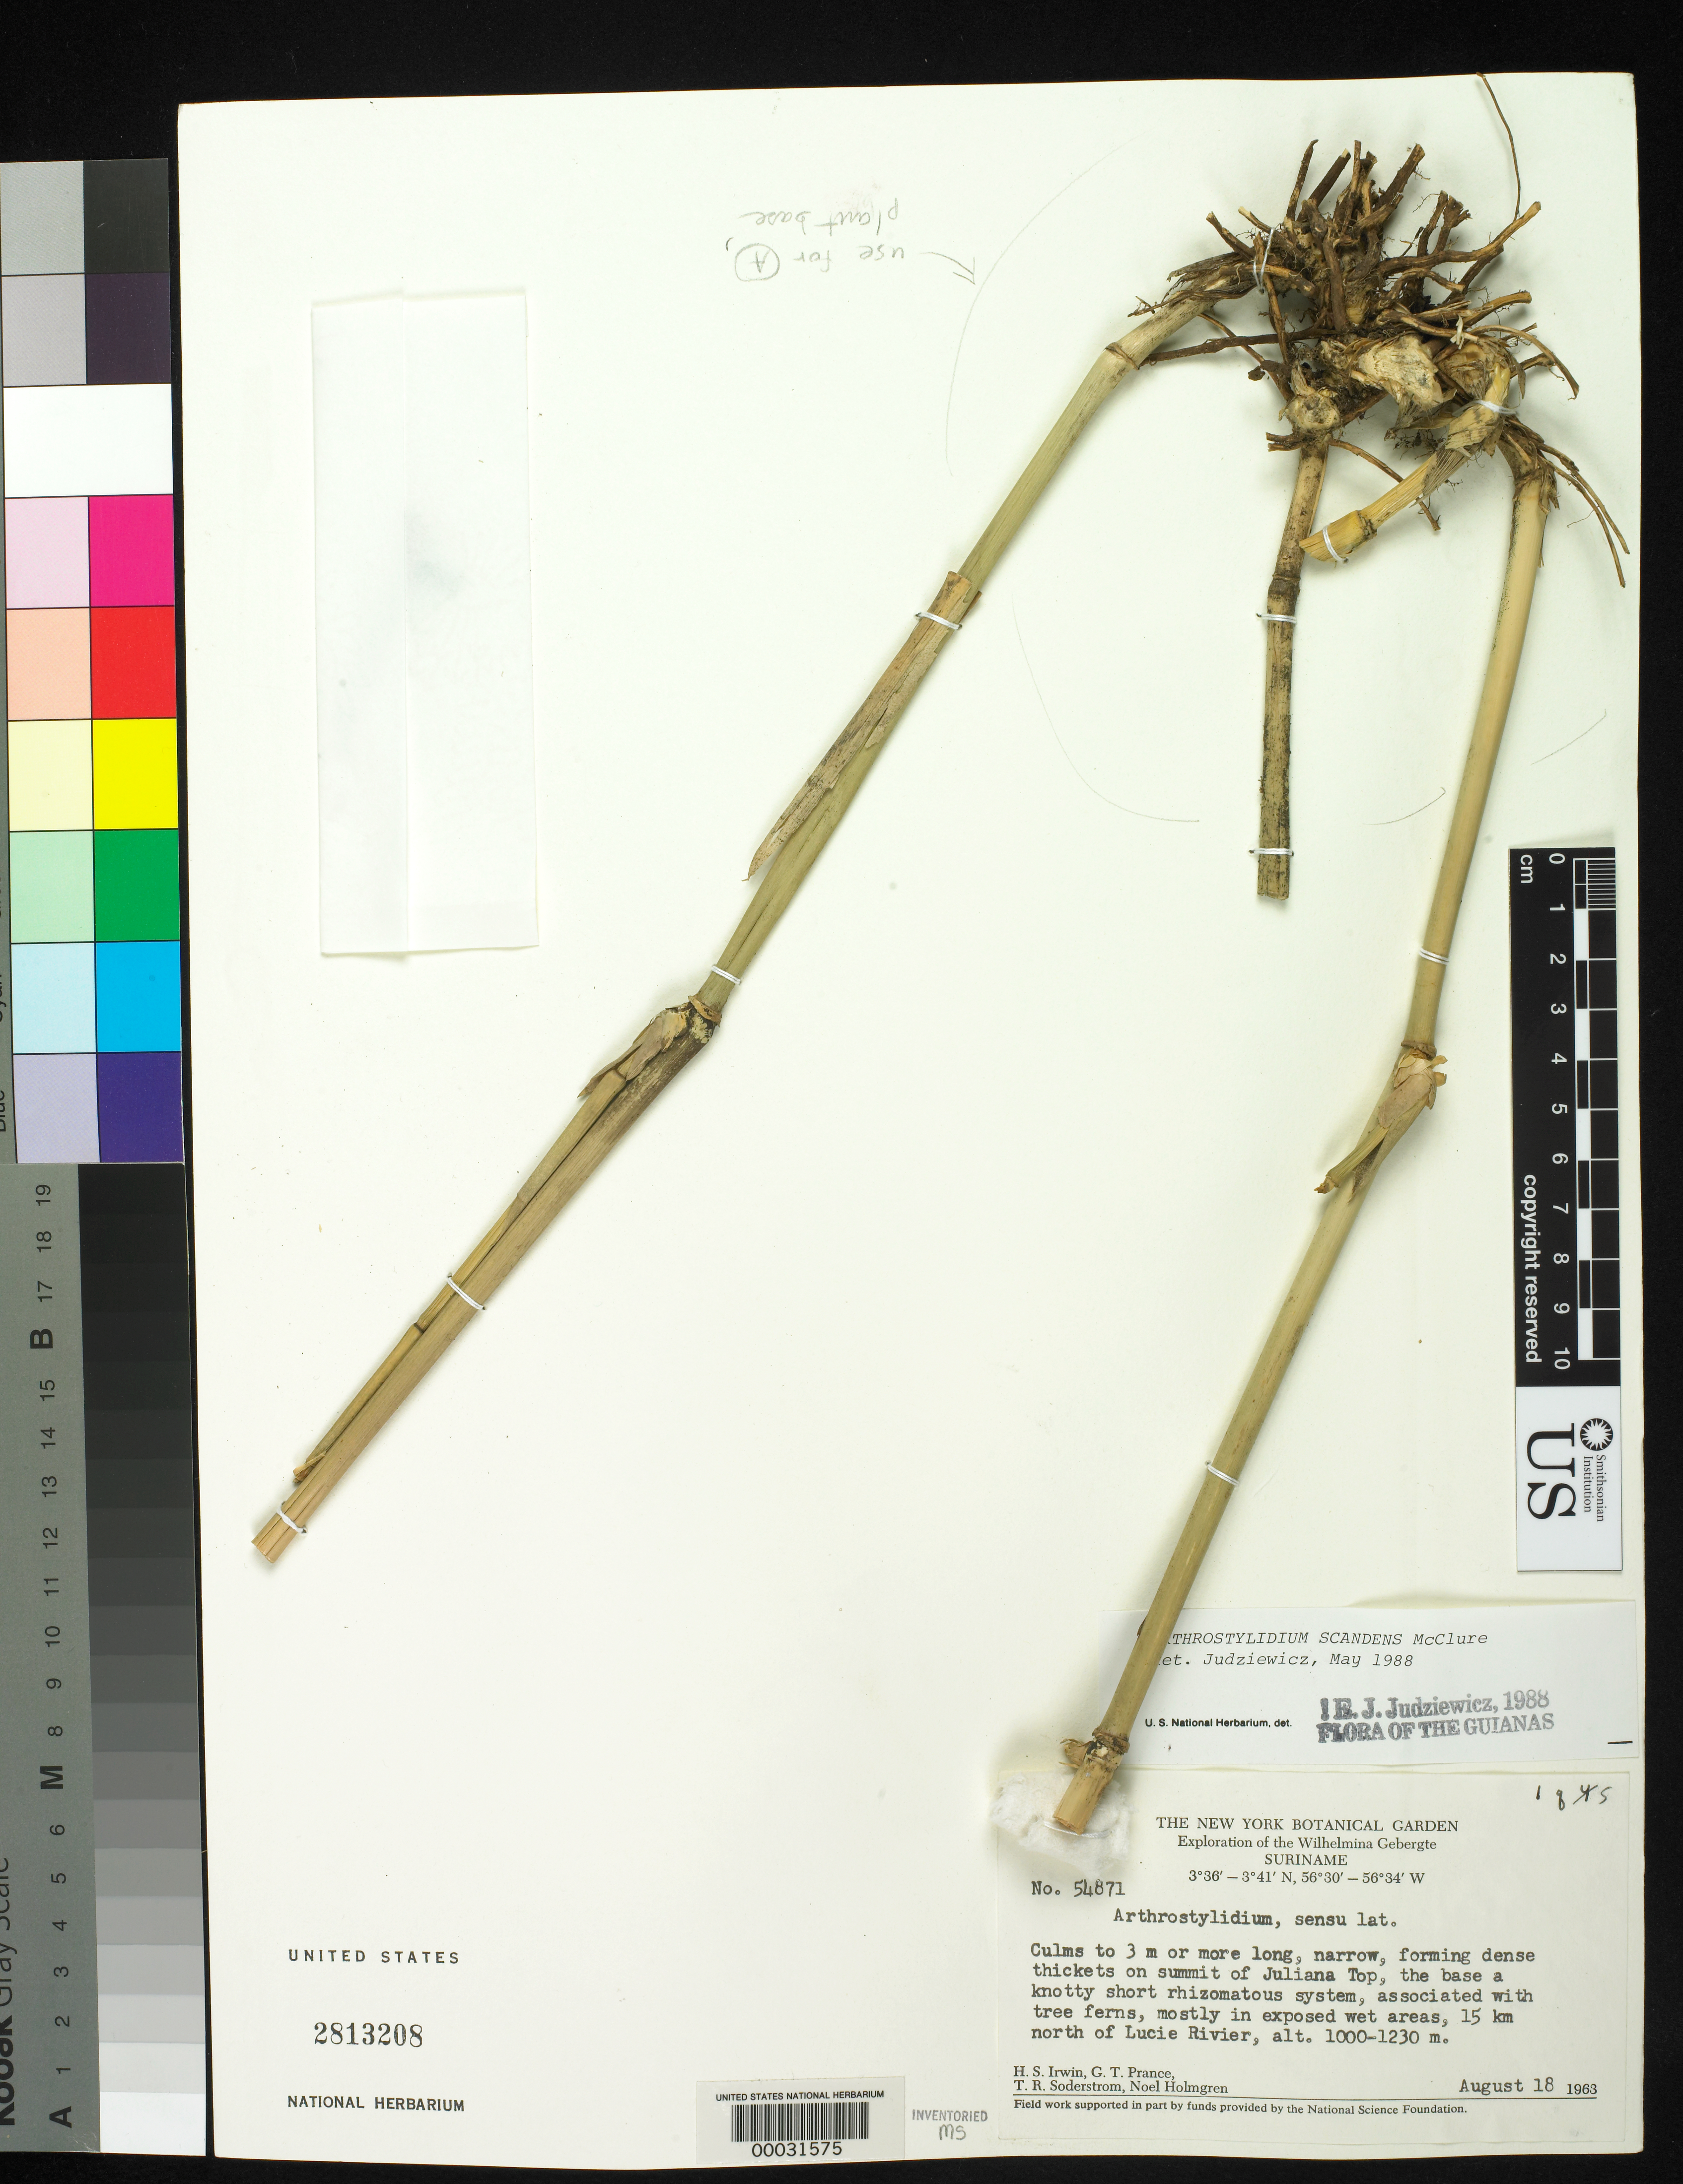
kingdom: Plantae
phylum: Tracheophyta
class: Liliopsida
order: Poales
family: Poaceae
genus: Arthrostylidium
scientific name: Arthrostylidium scandens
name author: McClure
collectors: H. Irwin, G. T. Prance, T. R. Soderstrom & N. H. Holmgren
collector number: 54871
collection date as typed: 18 Aug 1963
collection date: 1963-08-18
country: Suriname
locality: Wilhelmina gebergte, 15 km n of lucie river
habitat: Dense thickets on summit of juliana top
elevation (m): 1000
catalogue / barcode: US 2813208